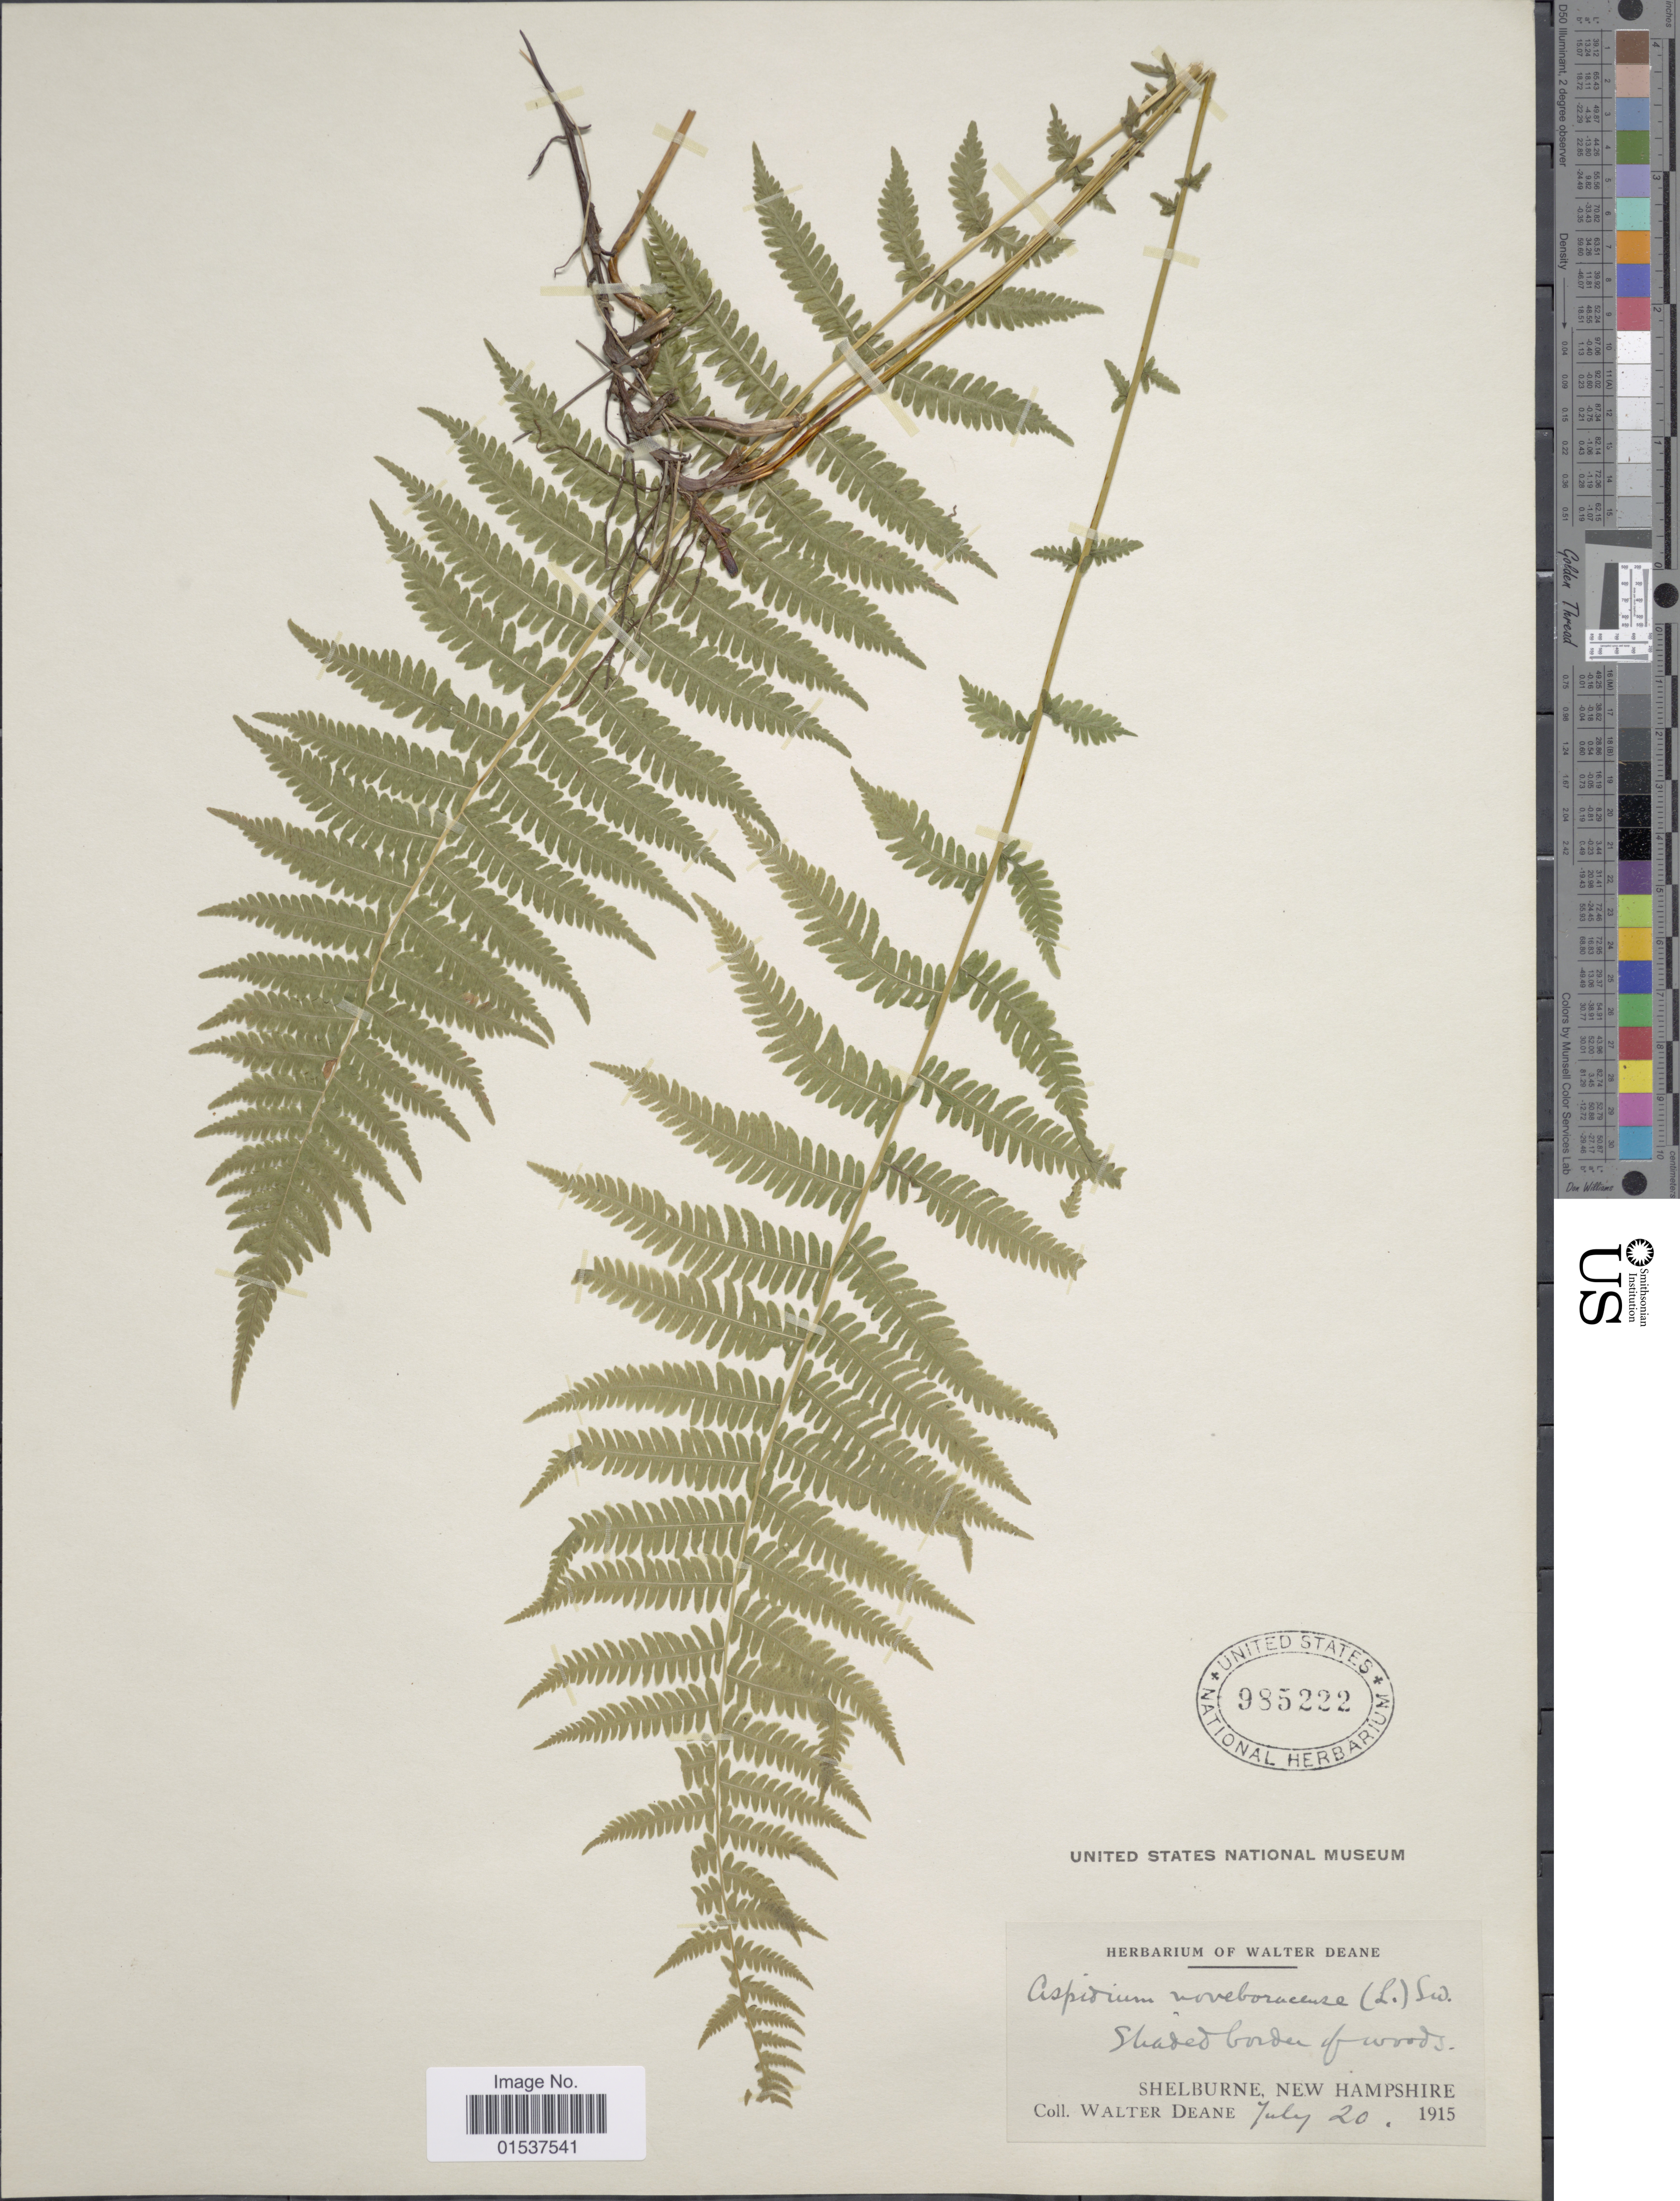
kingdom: Plantae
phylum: Tracheophyta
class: Polypodiopsida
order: Polypodiales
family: Thelypteridaceae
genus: Parathelypteris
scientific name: Parathelypteris noveboracensis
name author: (L.) Ching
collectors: W. Deane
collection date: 1915-07-20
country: United States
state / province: New Hampshire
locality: Shelbourne, New Hampshire.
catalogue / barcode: US 985222